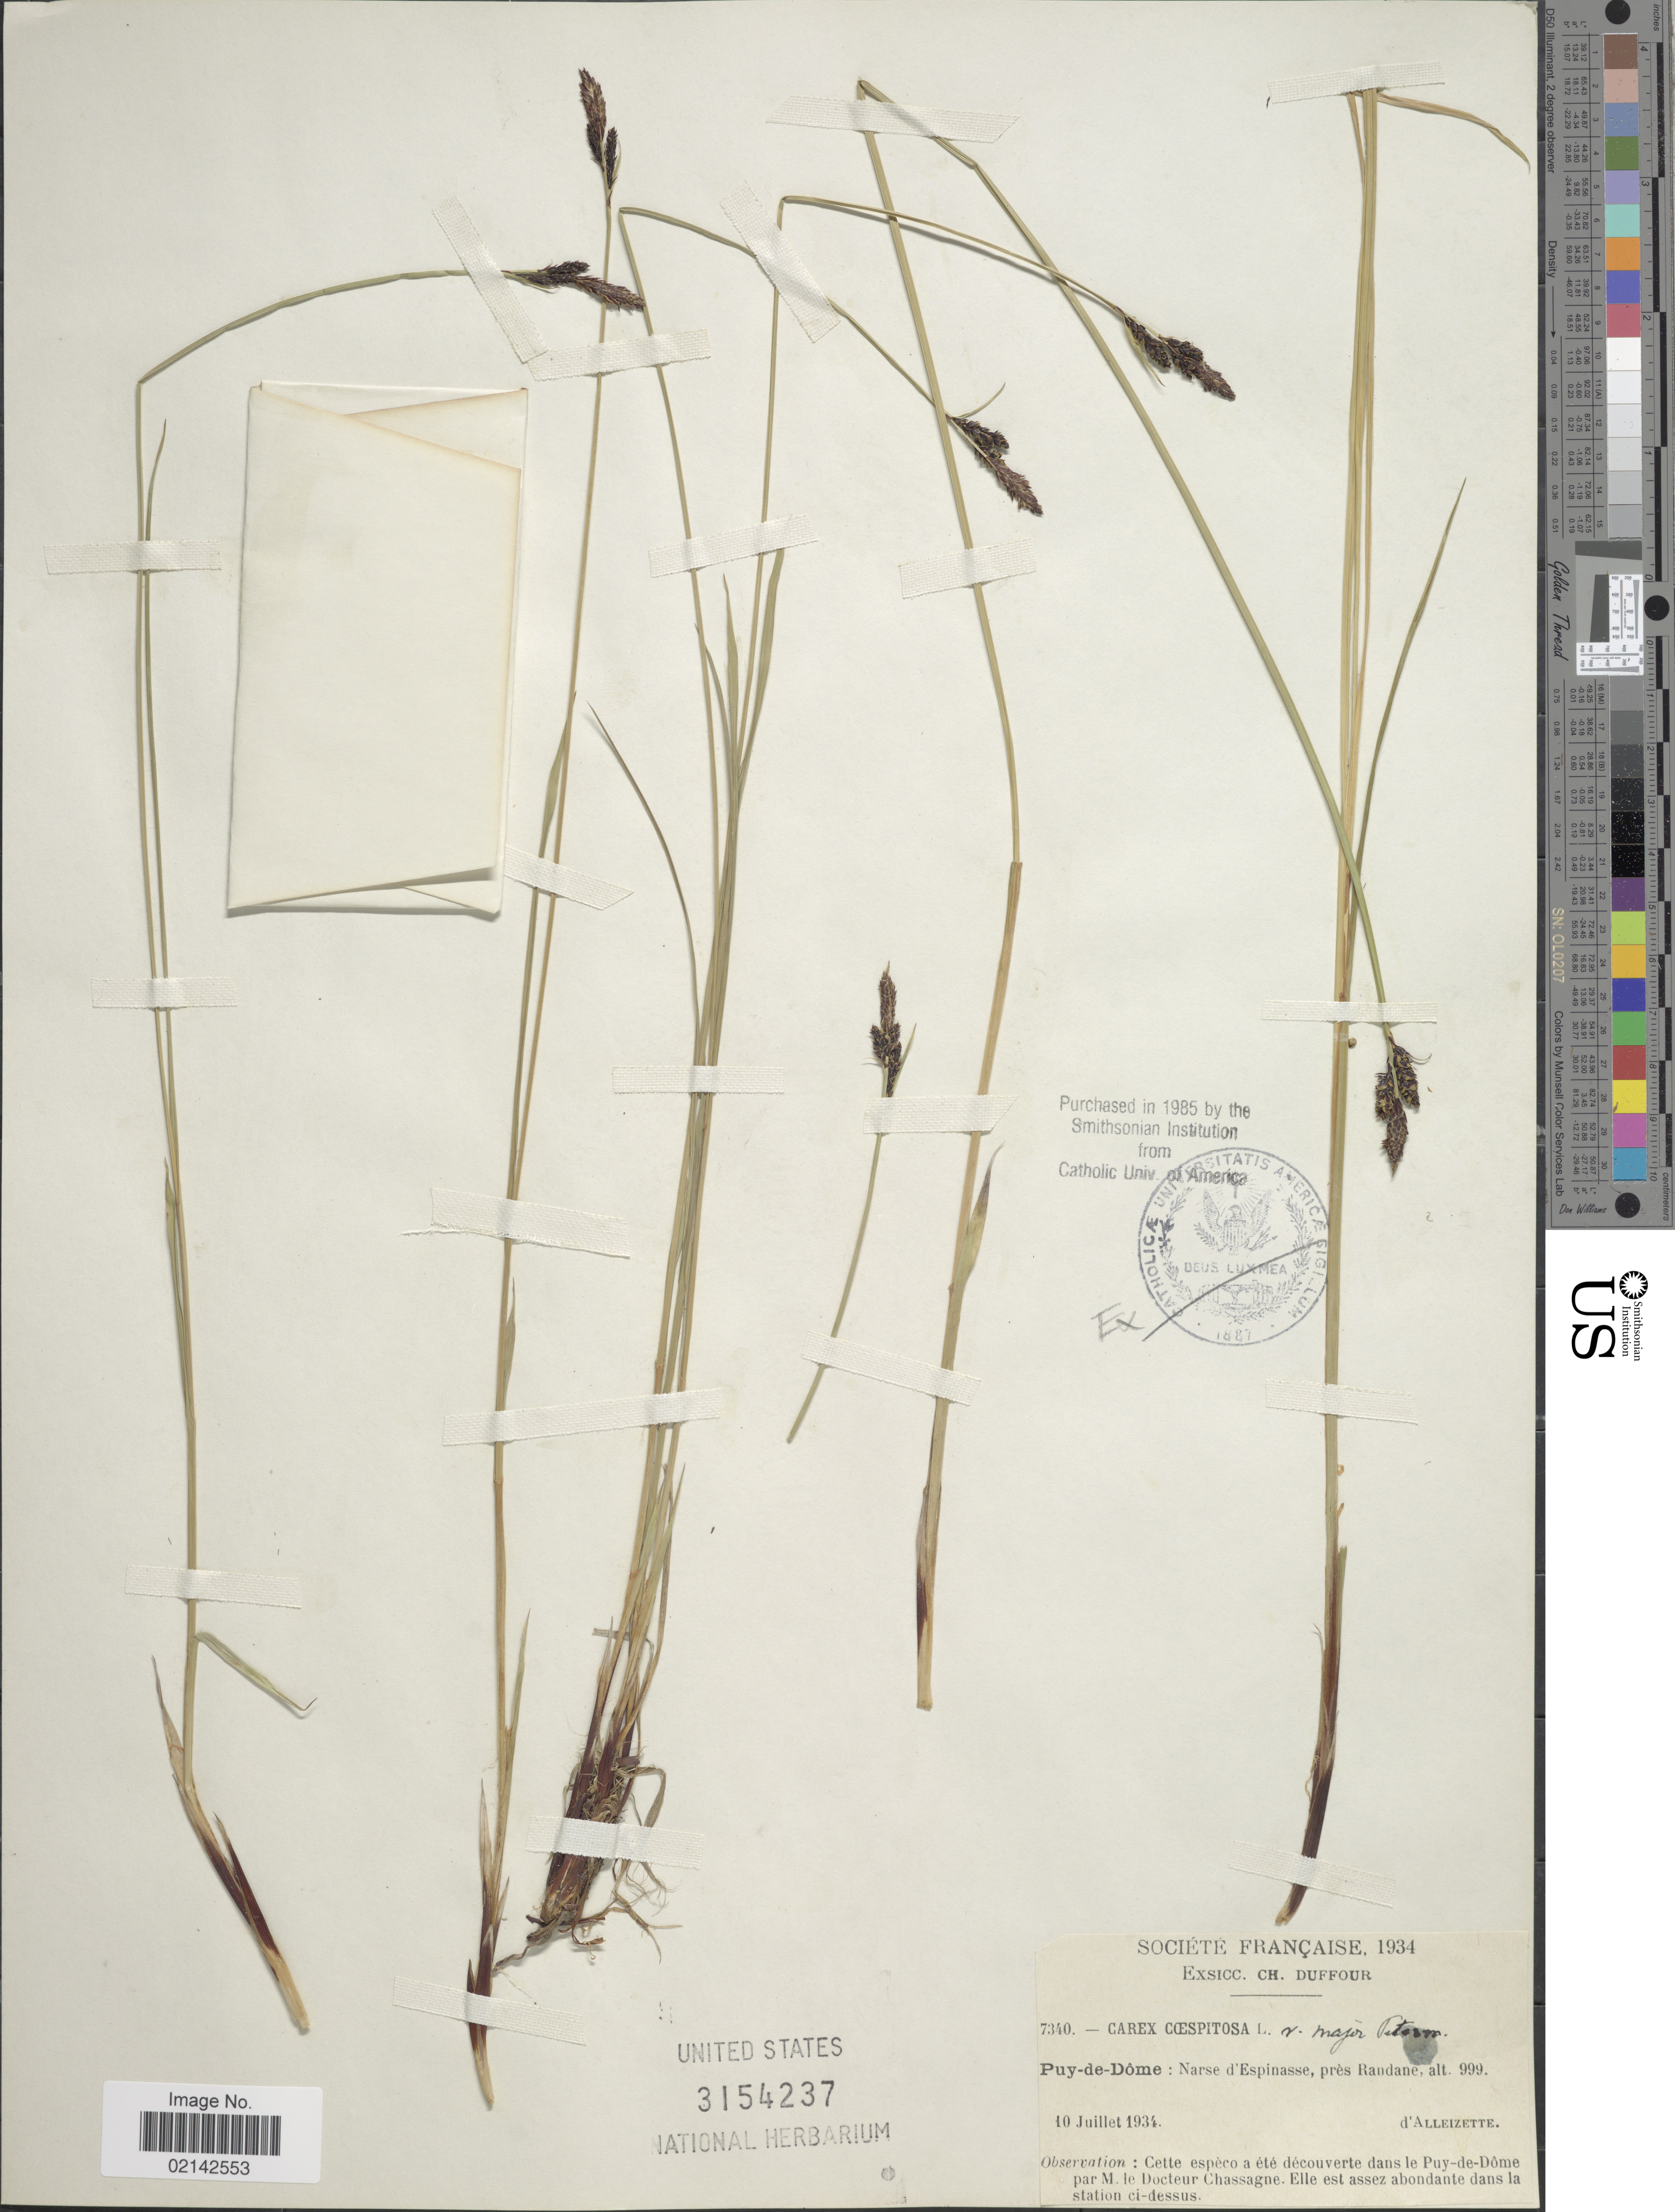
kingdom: Plantae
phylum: Tracheophyta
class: Liliopsida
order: Poales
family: Cyperaceae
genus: Carex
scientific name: Carex cespitosa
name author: L.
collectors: C. Duffour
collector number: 7340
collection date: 1934-07-10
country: France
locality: Societe Francaise, Put-de-Dome: Narse d'Espinasse, pres Randane, d'Aleizette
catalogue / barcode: US 3154237